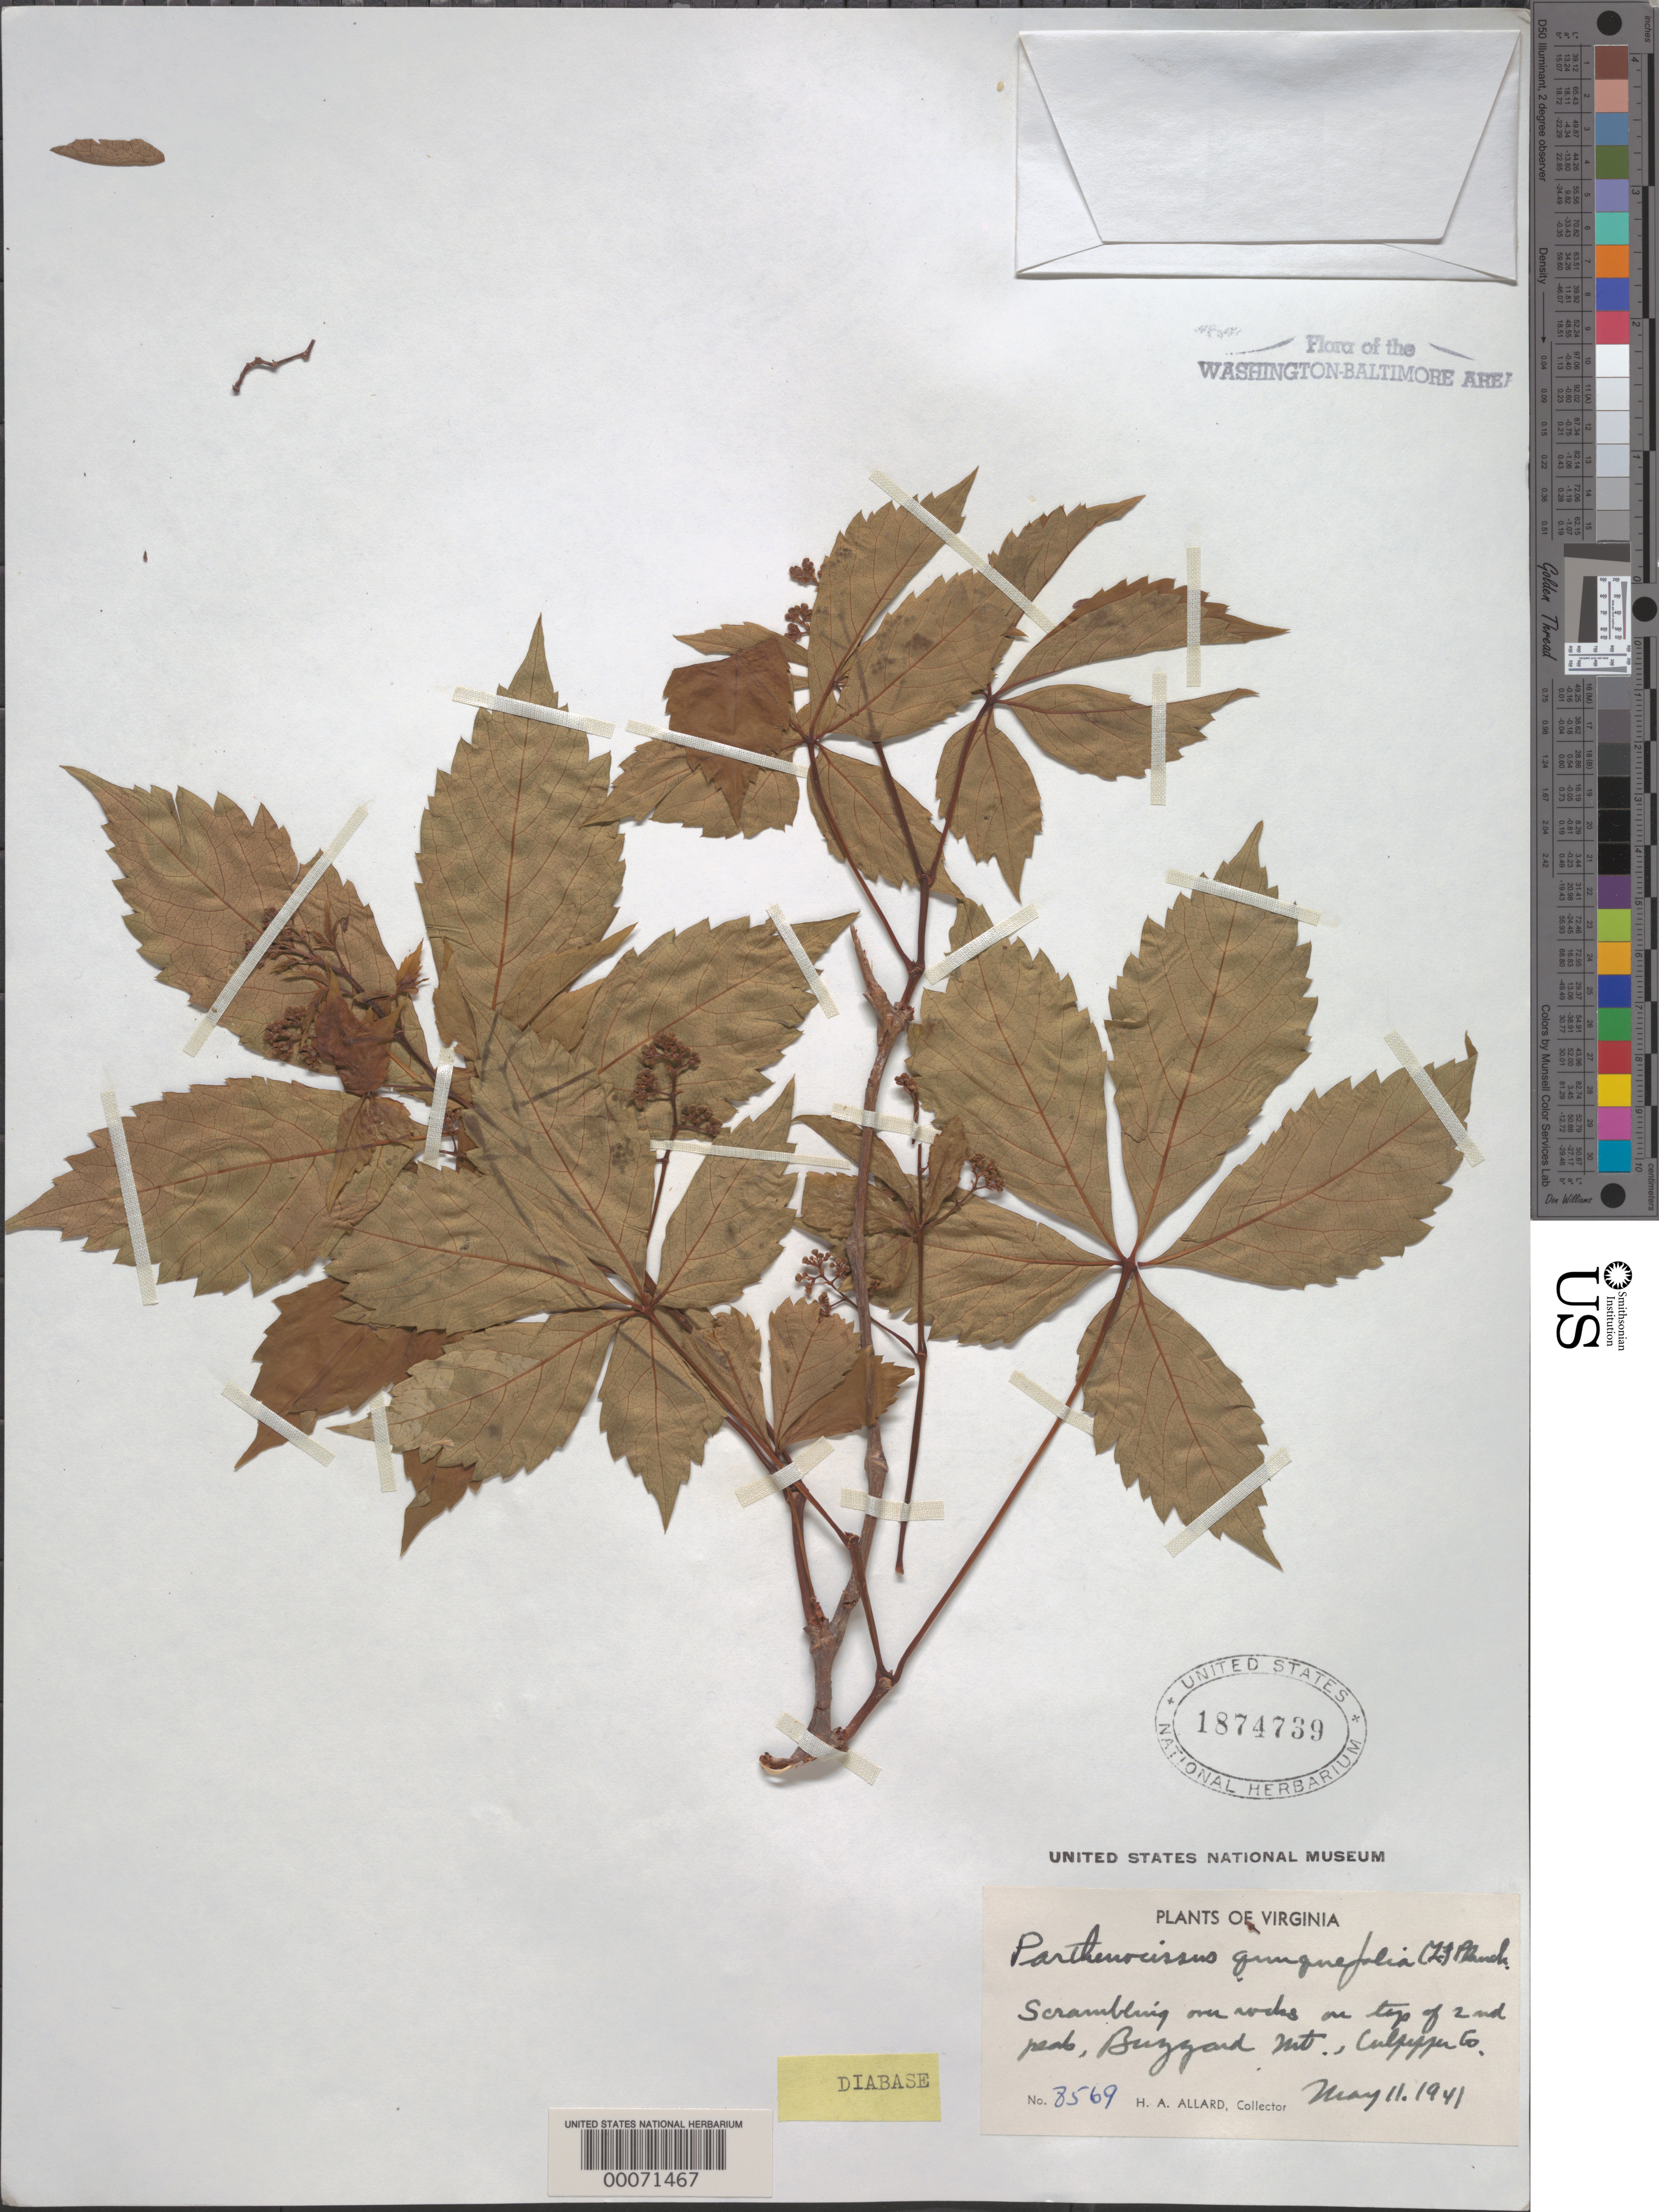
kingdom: Plantae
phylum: Tracheophyta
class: Magnoliopsida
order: Vitales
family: Vitaceae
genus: Parthenocissus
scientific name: Parthenocissus quinquefolia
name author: (L.) Planch.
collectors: H. A. Allard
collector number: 8569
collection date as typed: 11 May 1941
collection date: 1941-05-11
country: United States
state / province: Virginia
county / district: Culpeper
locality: Buzzard Mountain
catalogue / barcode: US 1874739